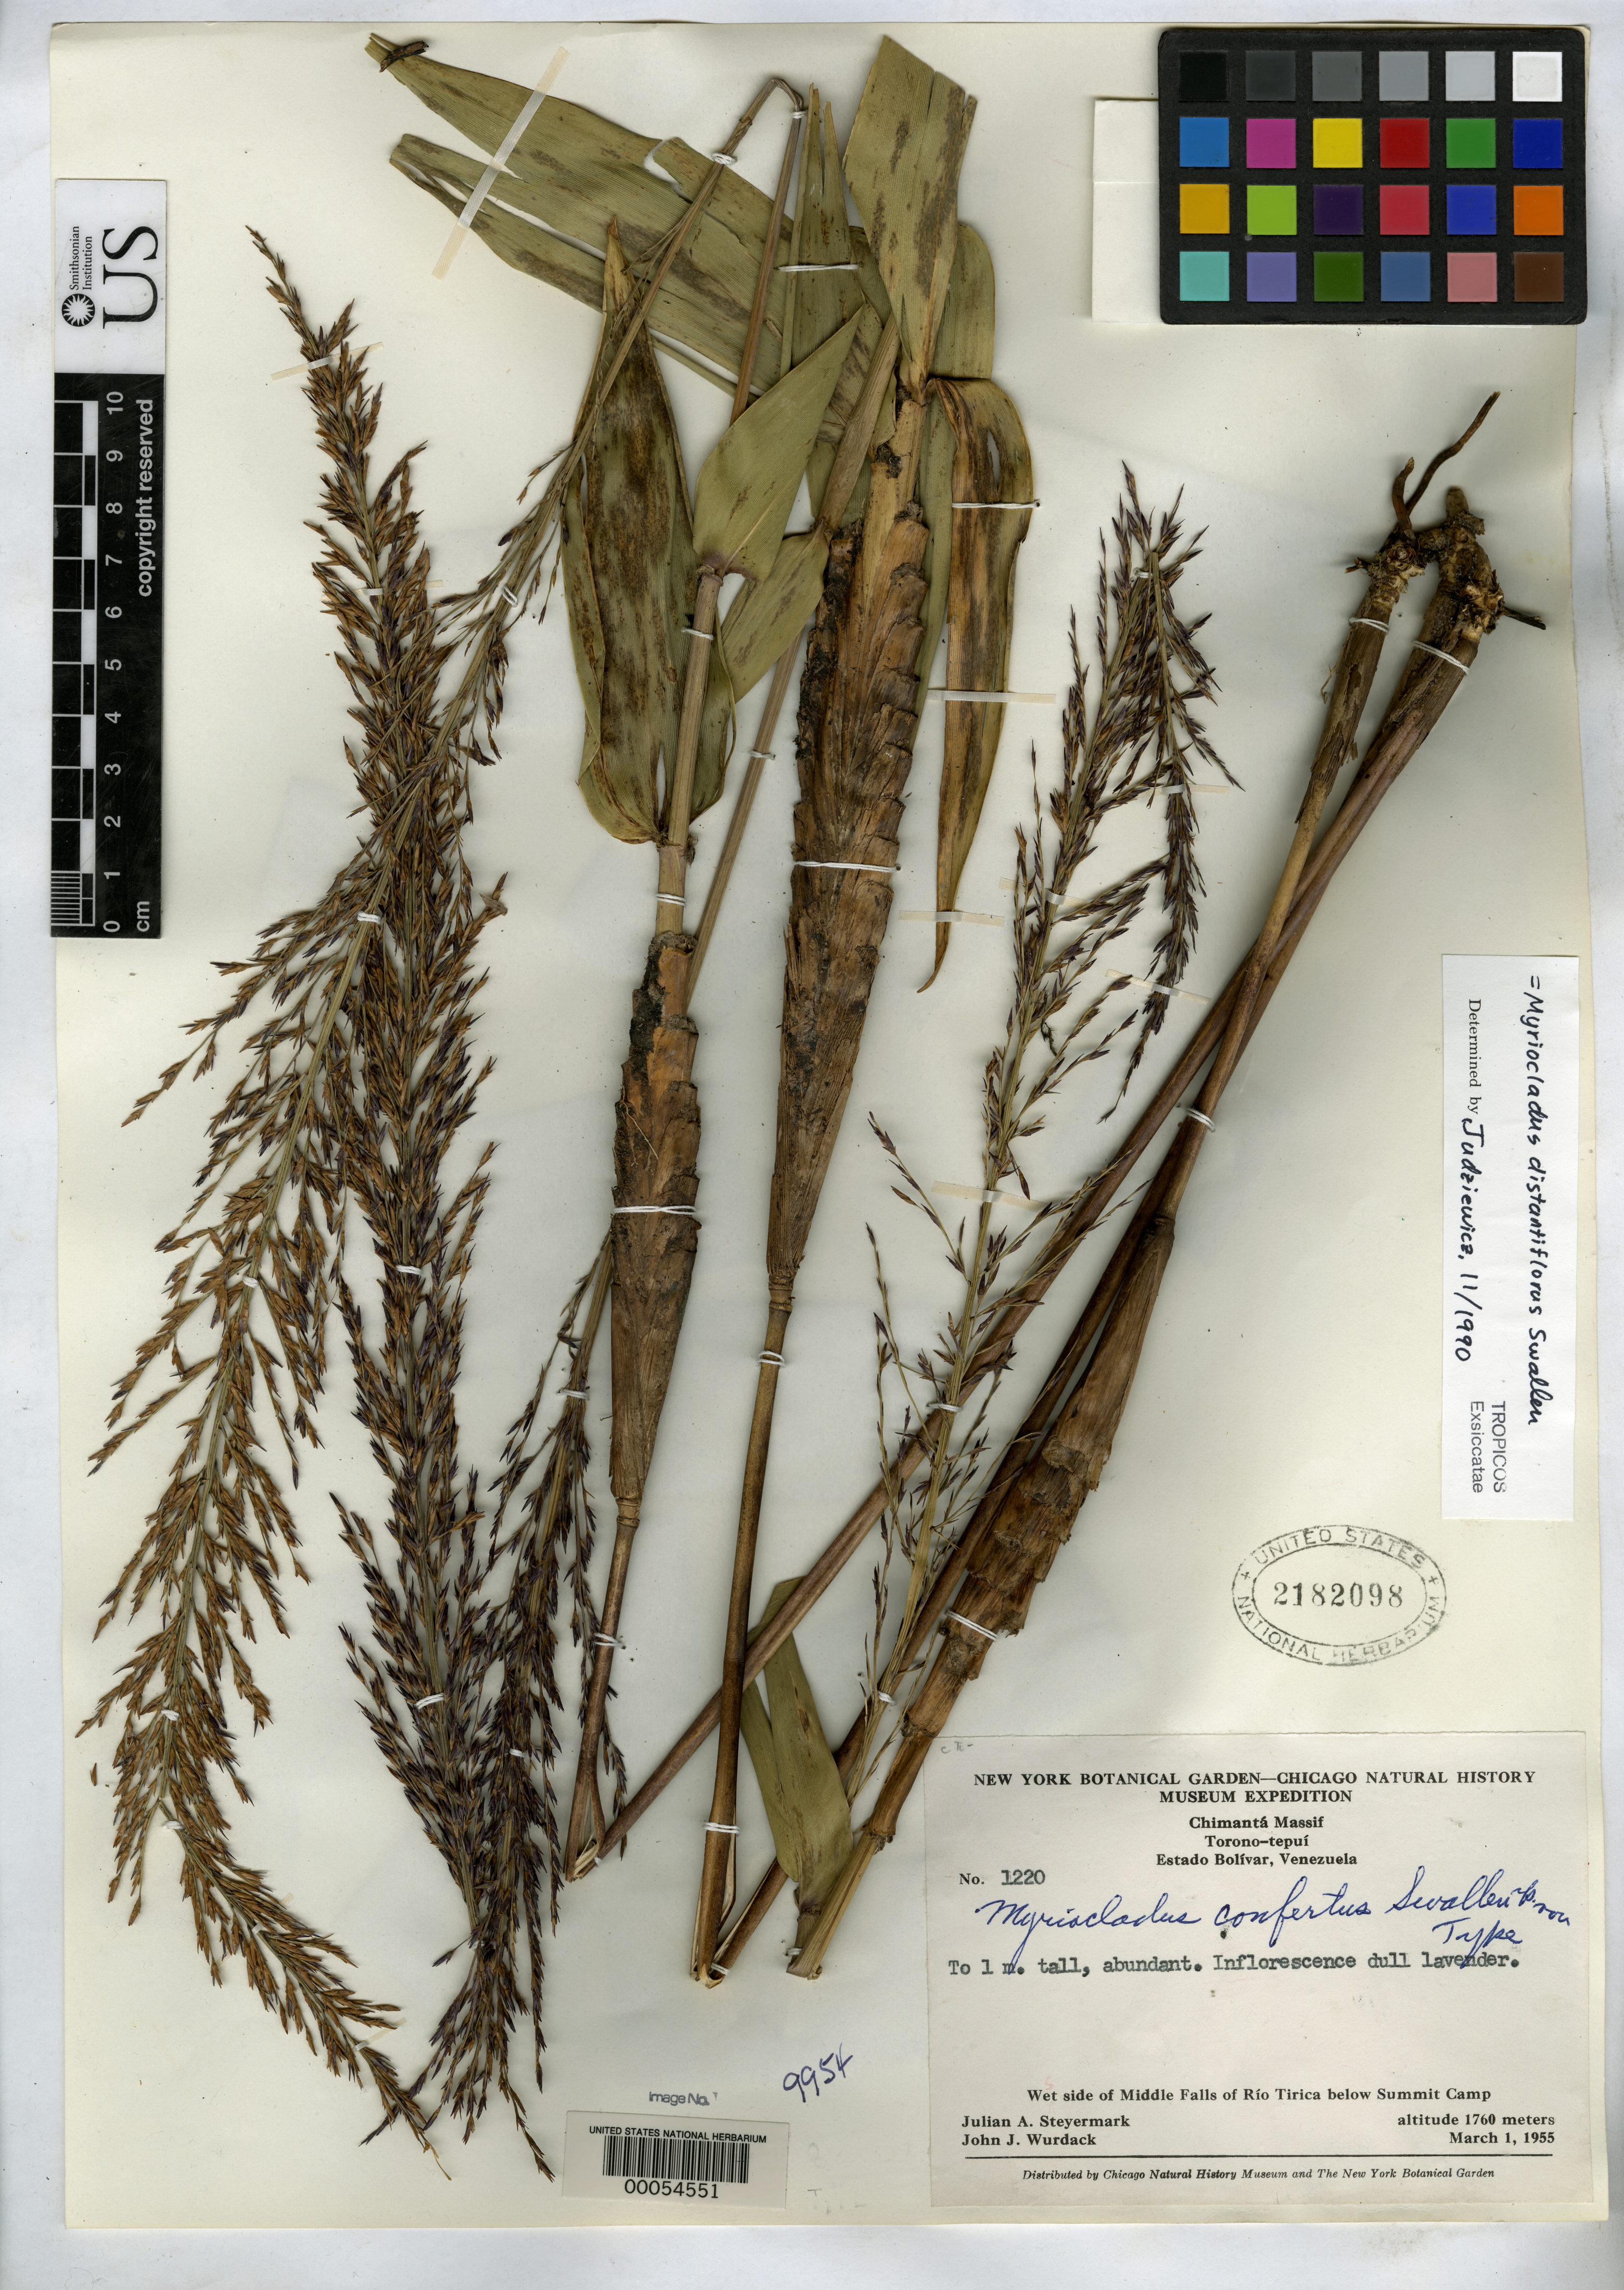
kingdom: Plantae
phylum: Tracheophyta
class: Liliopsida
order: Poales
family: Poaceae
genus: Myriocladus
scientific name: Myriocladus confertus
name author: Swallen in Maguire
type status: Holotype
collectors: J. Steyermark & J. J. Wurdack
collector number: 1220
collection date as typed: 01 Mar 1955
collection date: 1955-03-01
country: Venezuela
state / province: Bolivar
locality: Chimanta Massif, middle falls of Rio Tirica.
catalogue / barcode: US 2182098